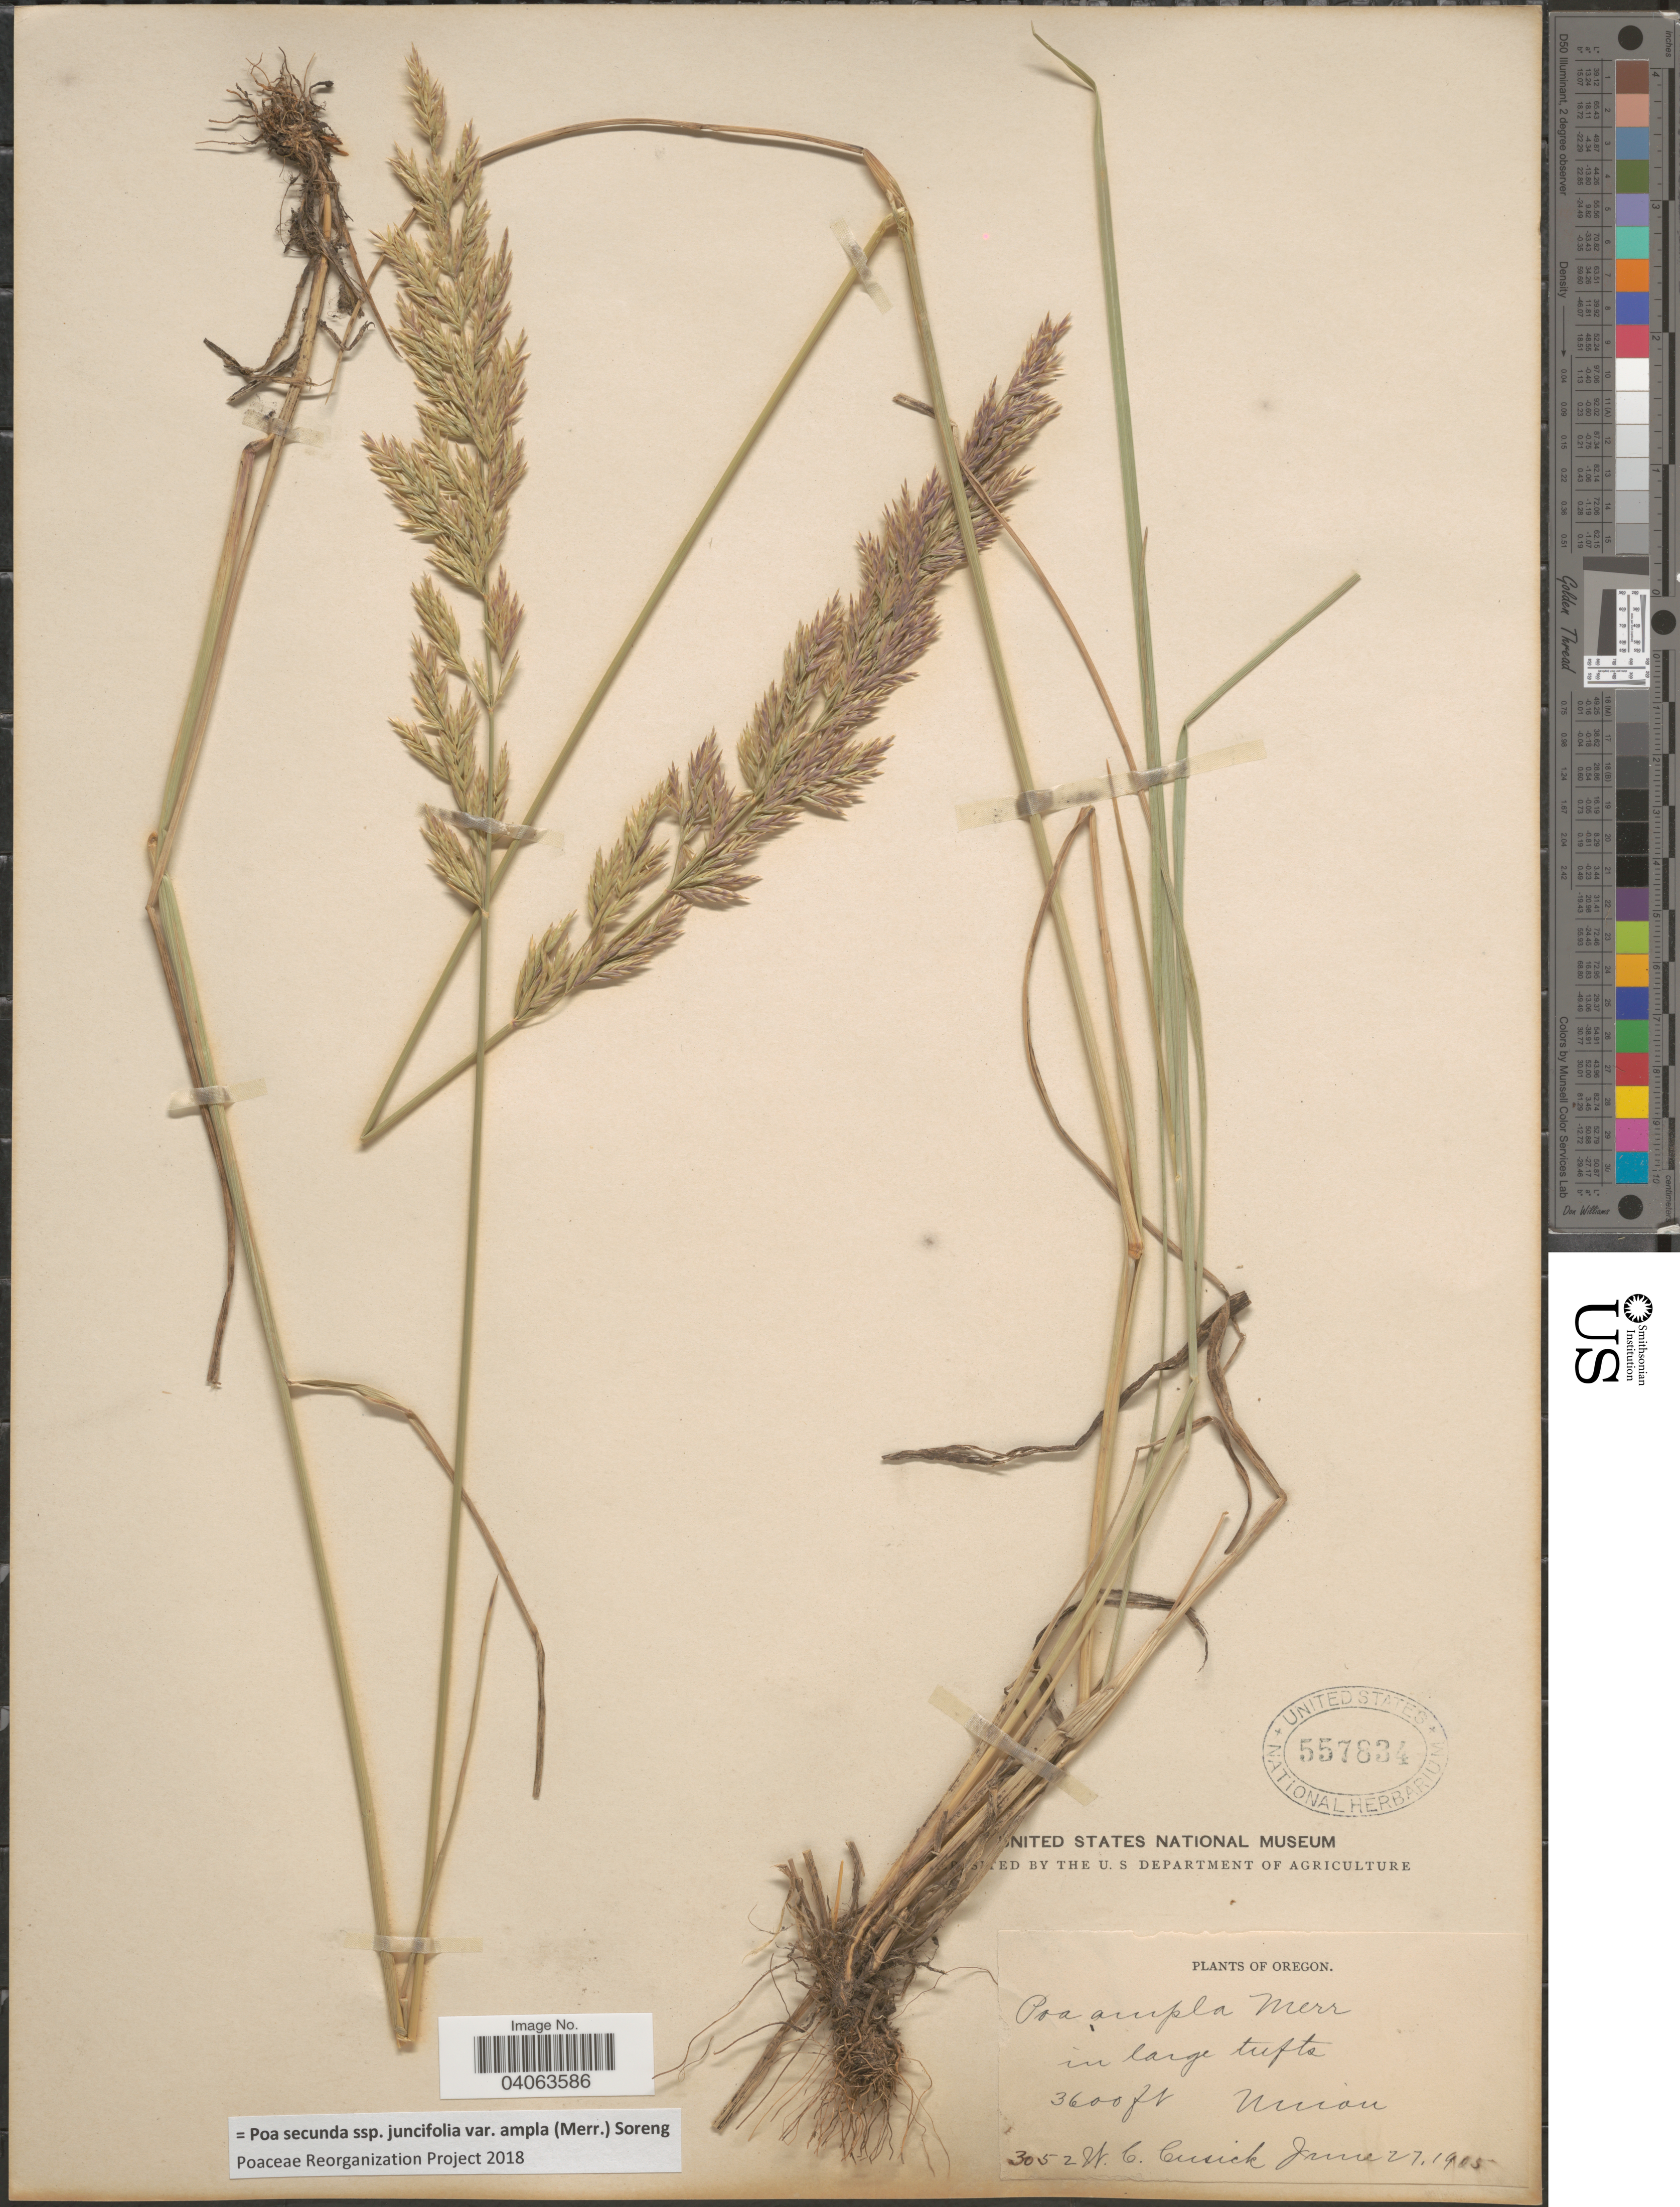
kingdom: Plantae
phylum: Tracheophyta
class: Liliopsida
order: Poales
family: Poaceae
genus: Poa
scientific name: Poa secunda subsp. juncifolia var. ampla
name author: (Merr.) Soreng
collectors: W. C. Cusick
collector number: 3052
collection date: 1905-06-27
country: United States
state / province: Oregon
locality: Union.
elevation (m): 1097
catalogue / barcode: US 557834